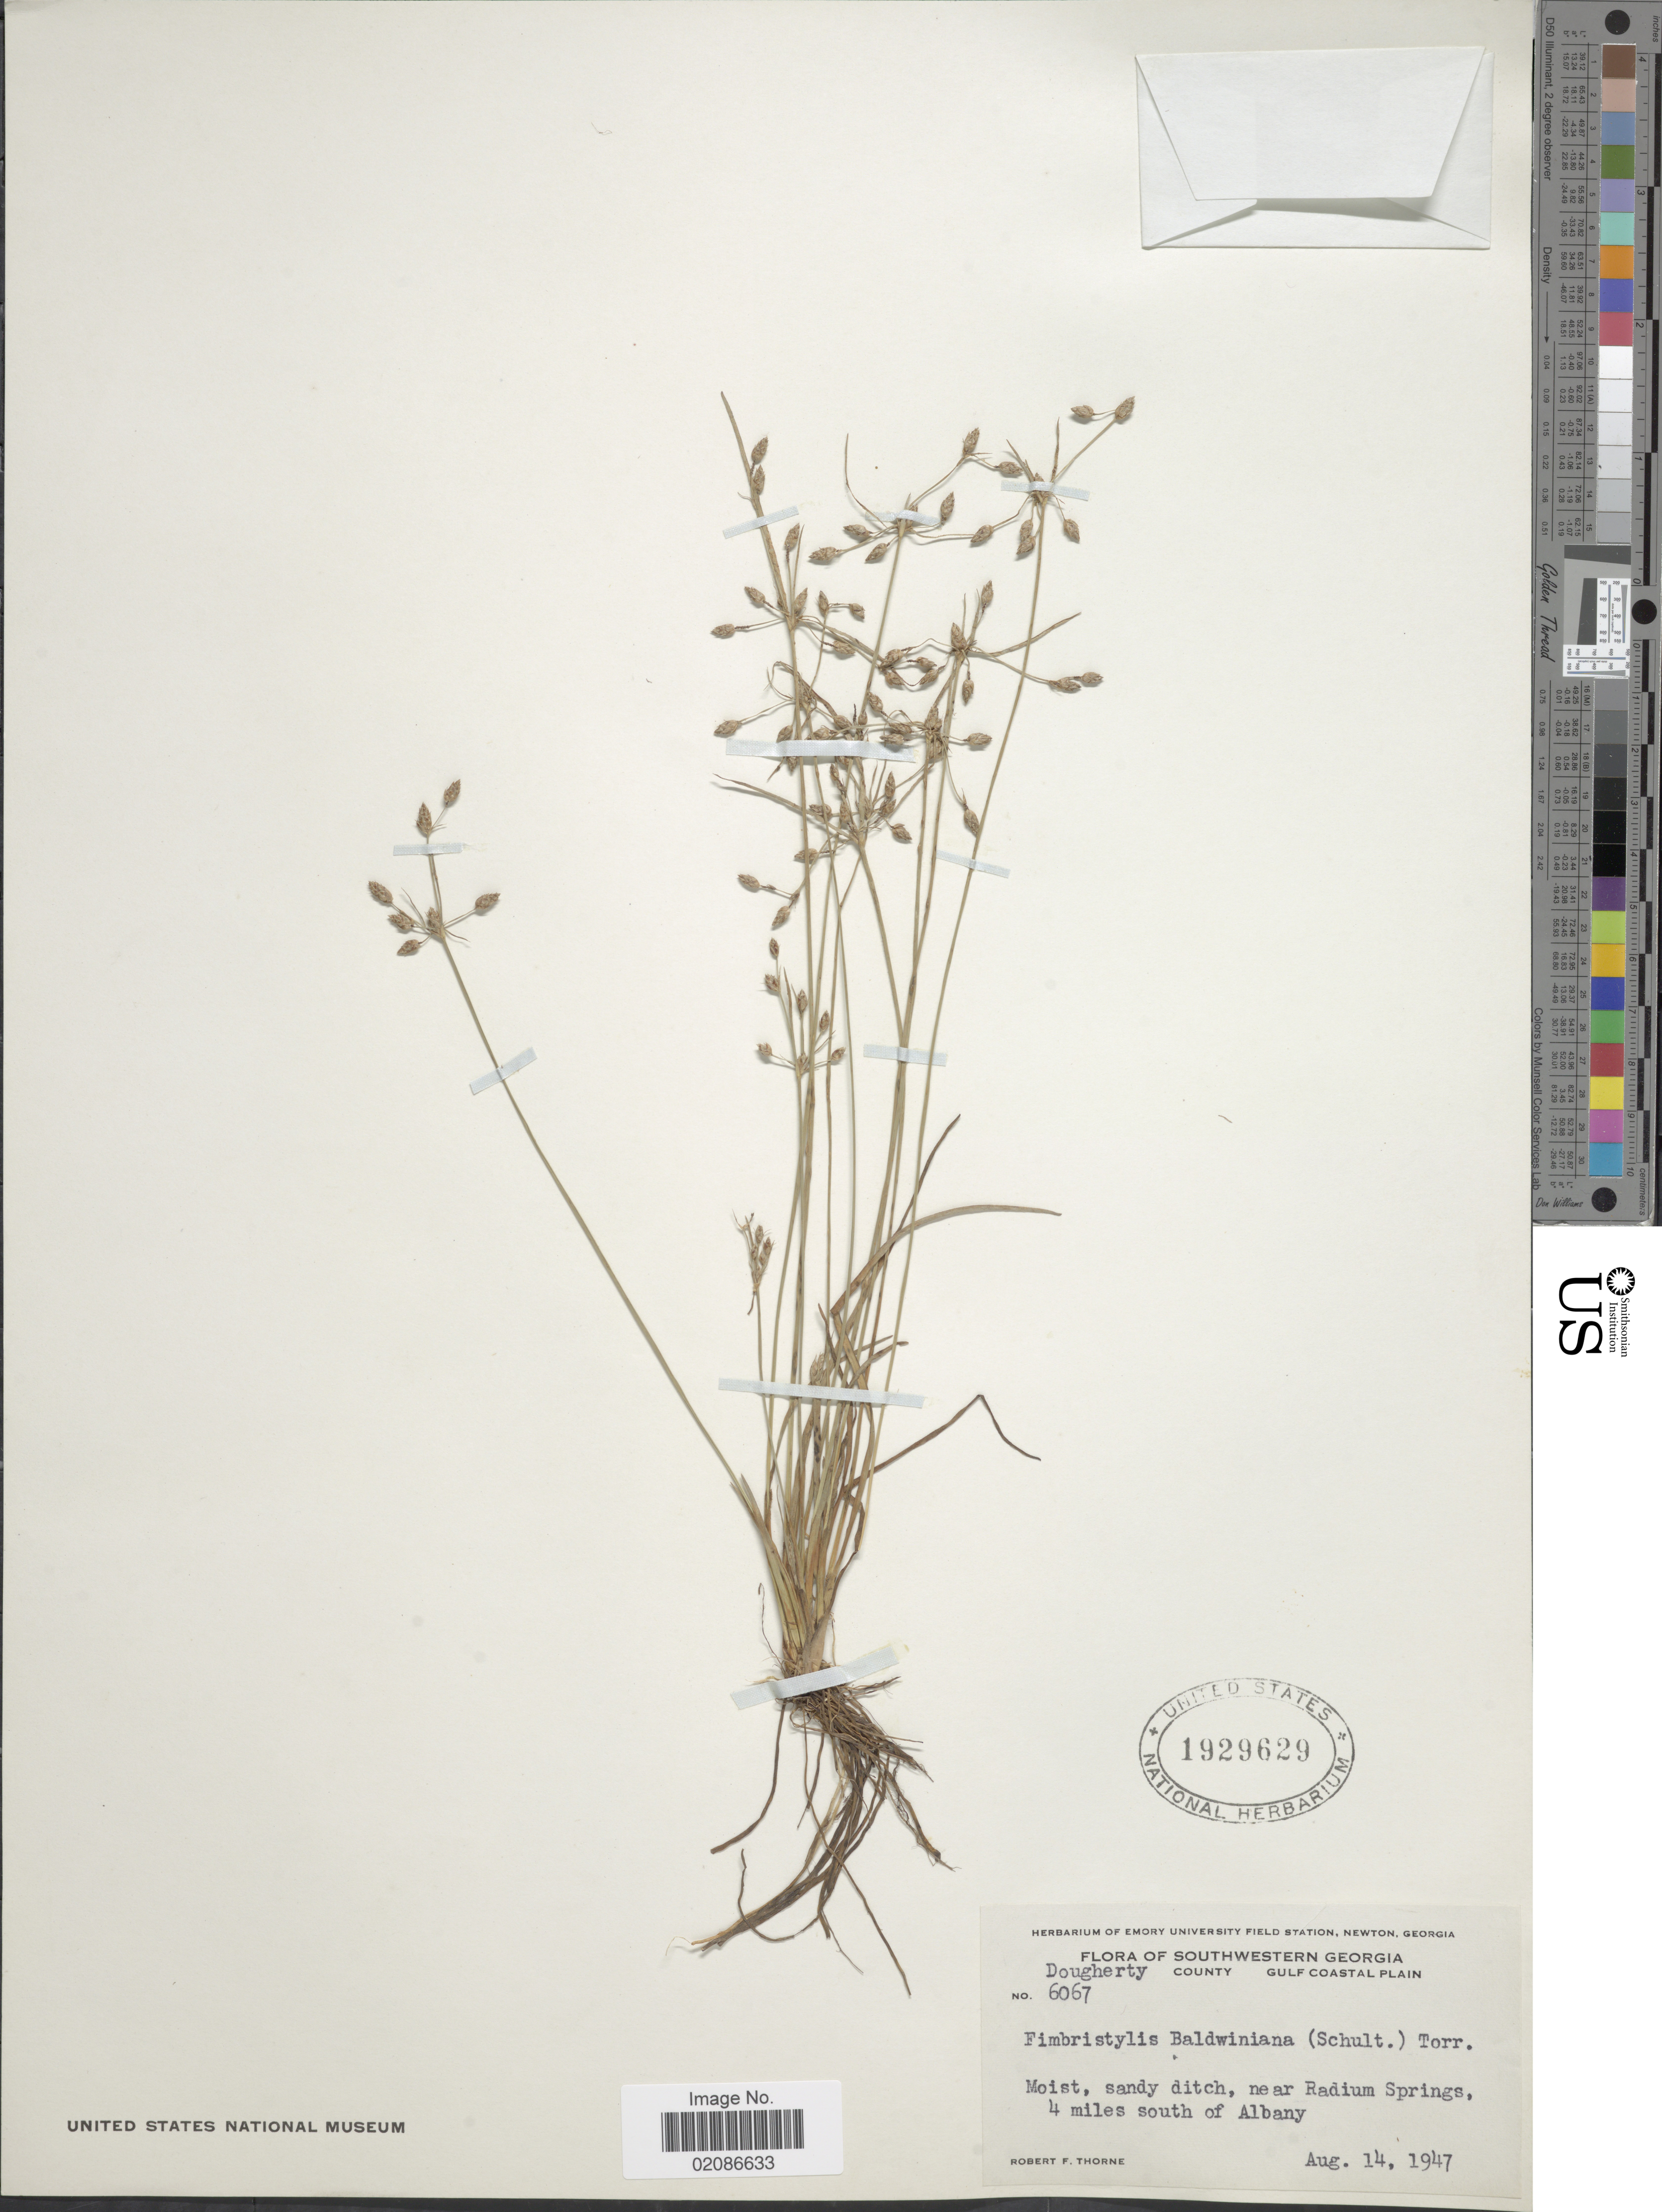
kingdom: Plantae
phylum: Tracheophyta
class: Liliopsida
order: Poales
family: Cyperaceae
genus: Fimbristylis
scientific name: Fimbristylis dichotoma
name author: (L.) Vahl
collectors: R. F. Thorne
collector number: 6067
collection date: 1947-08-14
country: United States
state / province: Georgia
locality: Southwestern Georgia. Dougherty County. Gulf Coastal Plain. Moist, sandy ditch, near Radium Springs, 4 miles south of Albany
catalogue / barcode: US 1929629